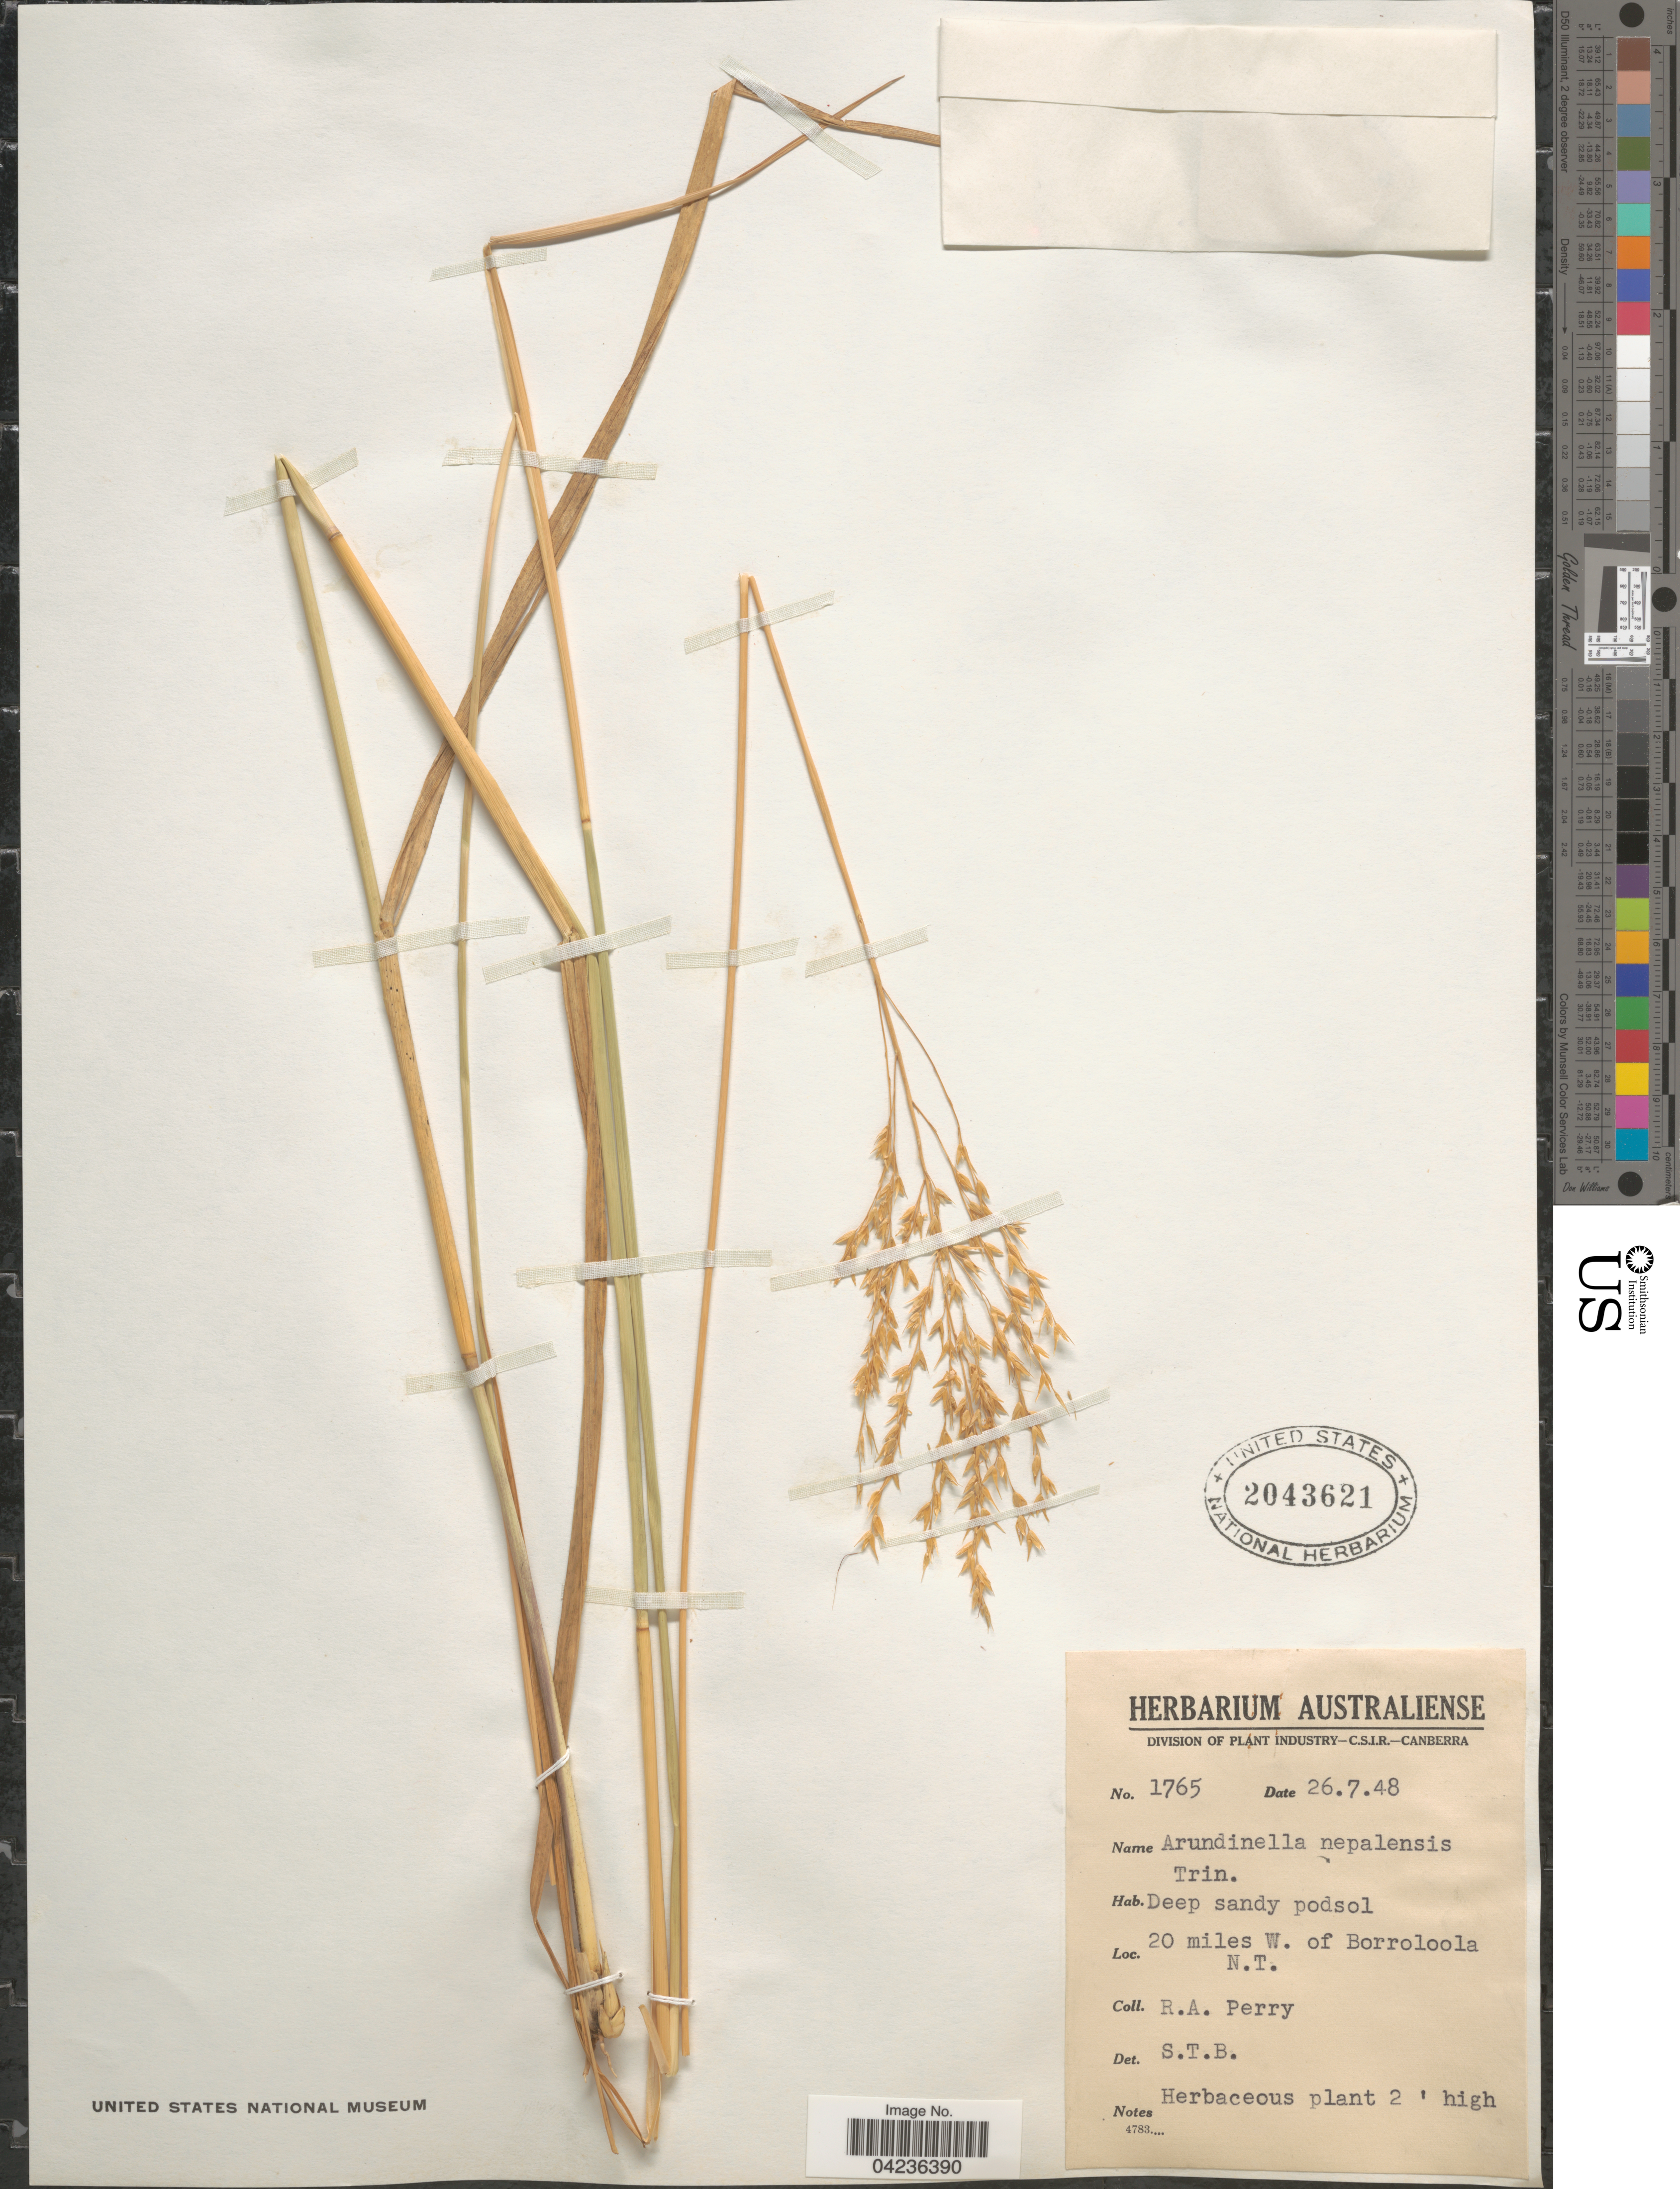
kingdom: Plantae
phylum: Tracheophyta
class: Liliopsida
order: Poales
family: Poaceae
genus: Arundinella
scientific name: Arundinella nepalensis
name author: Trin.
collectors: Perry, R. A.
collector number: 1765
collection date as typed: Transcribed d/m/y: 26/7/48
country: Australia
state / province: Northern Territory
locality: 20 miles W. of Borroloola N.T.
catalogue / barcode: US 2043621